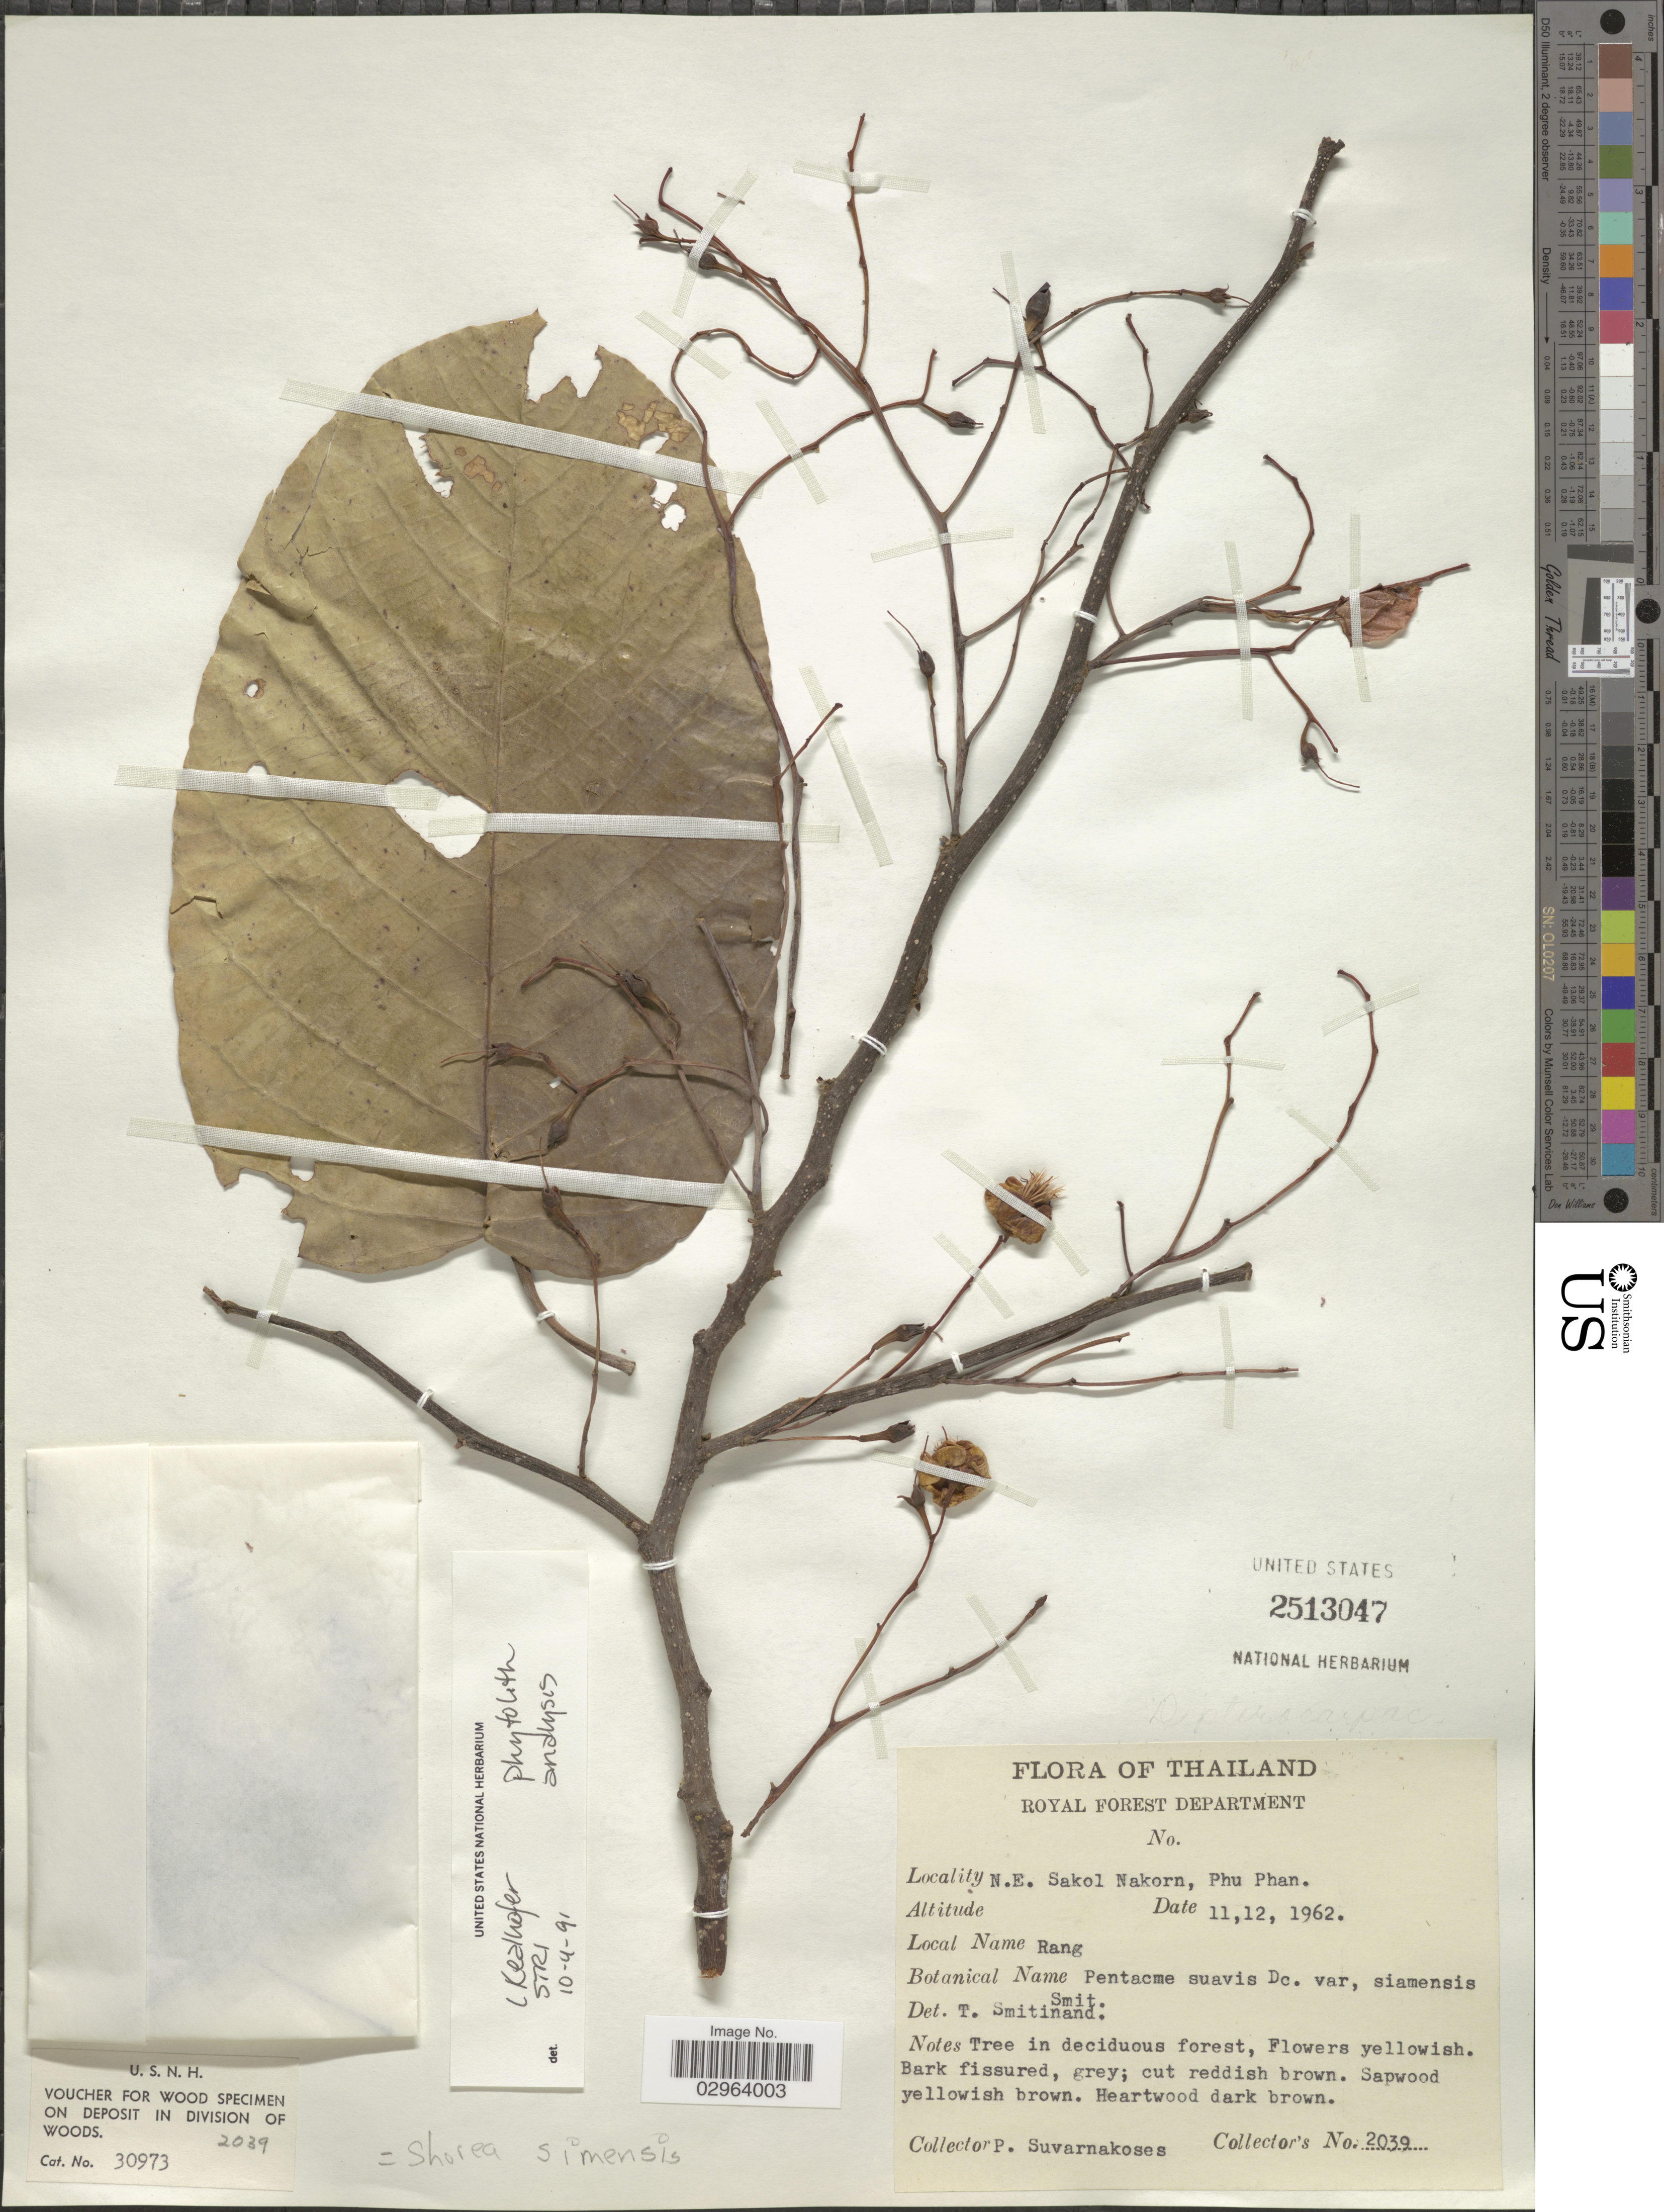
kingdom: Plantae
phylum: Tracheophyta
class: Magnoliopsida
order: Malvales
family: Dipterocarpaceae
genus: Pentacme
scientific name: Pentacme siamensis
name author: (Miq.) Kurz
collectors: P. Suvarnakoses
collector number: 2039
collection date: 1962-12-11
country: Thailand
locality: N.E. Sakol Nakorn, Phu Phan.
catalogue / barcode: US 2513047